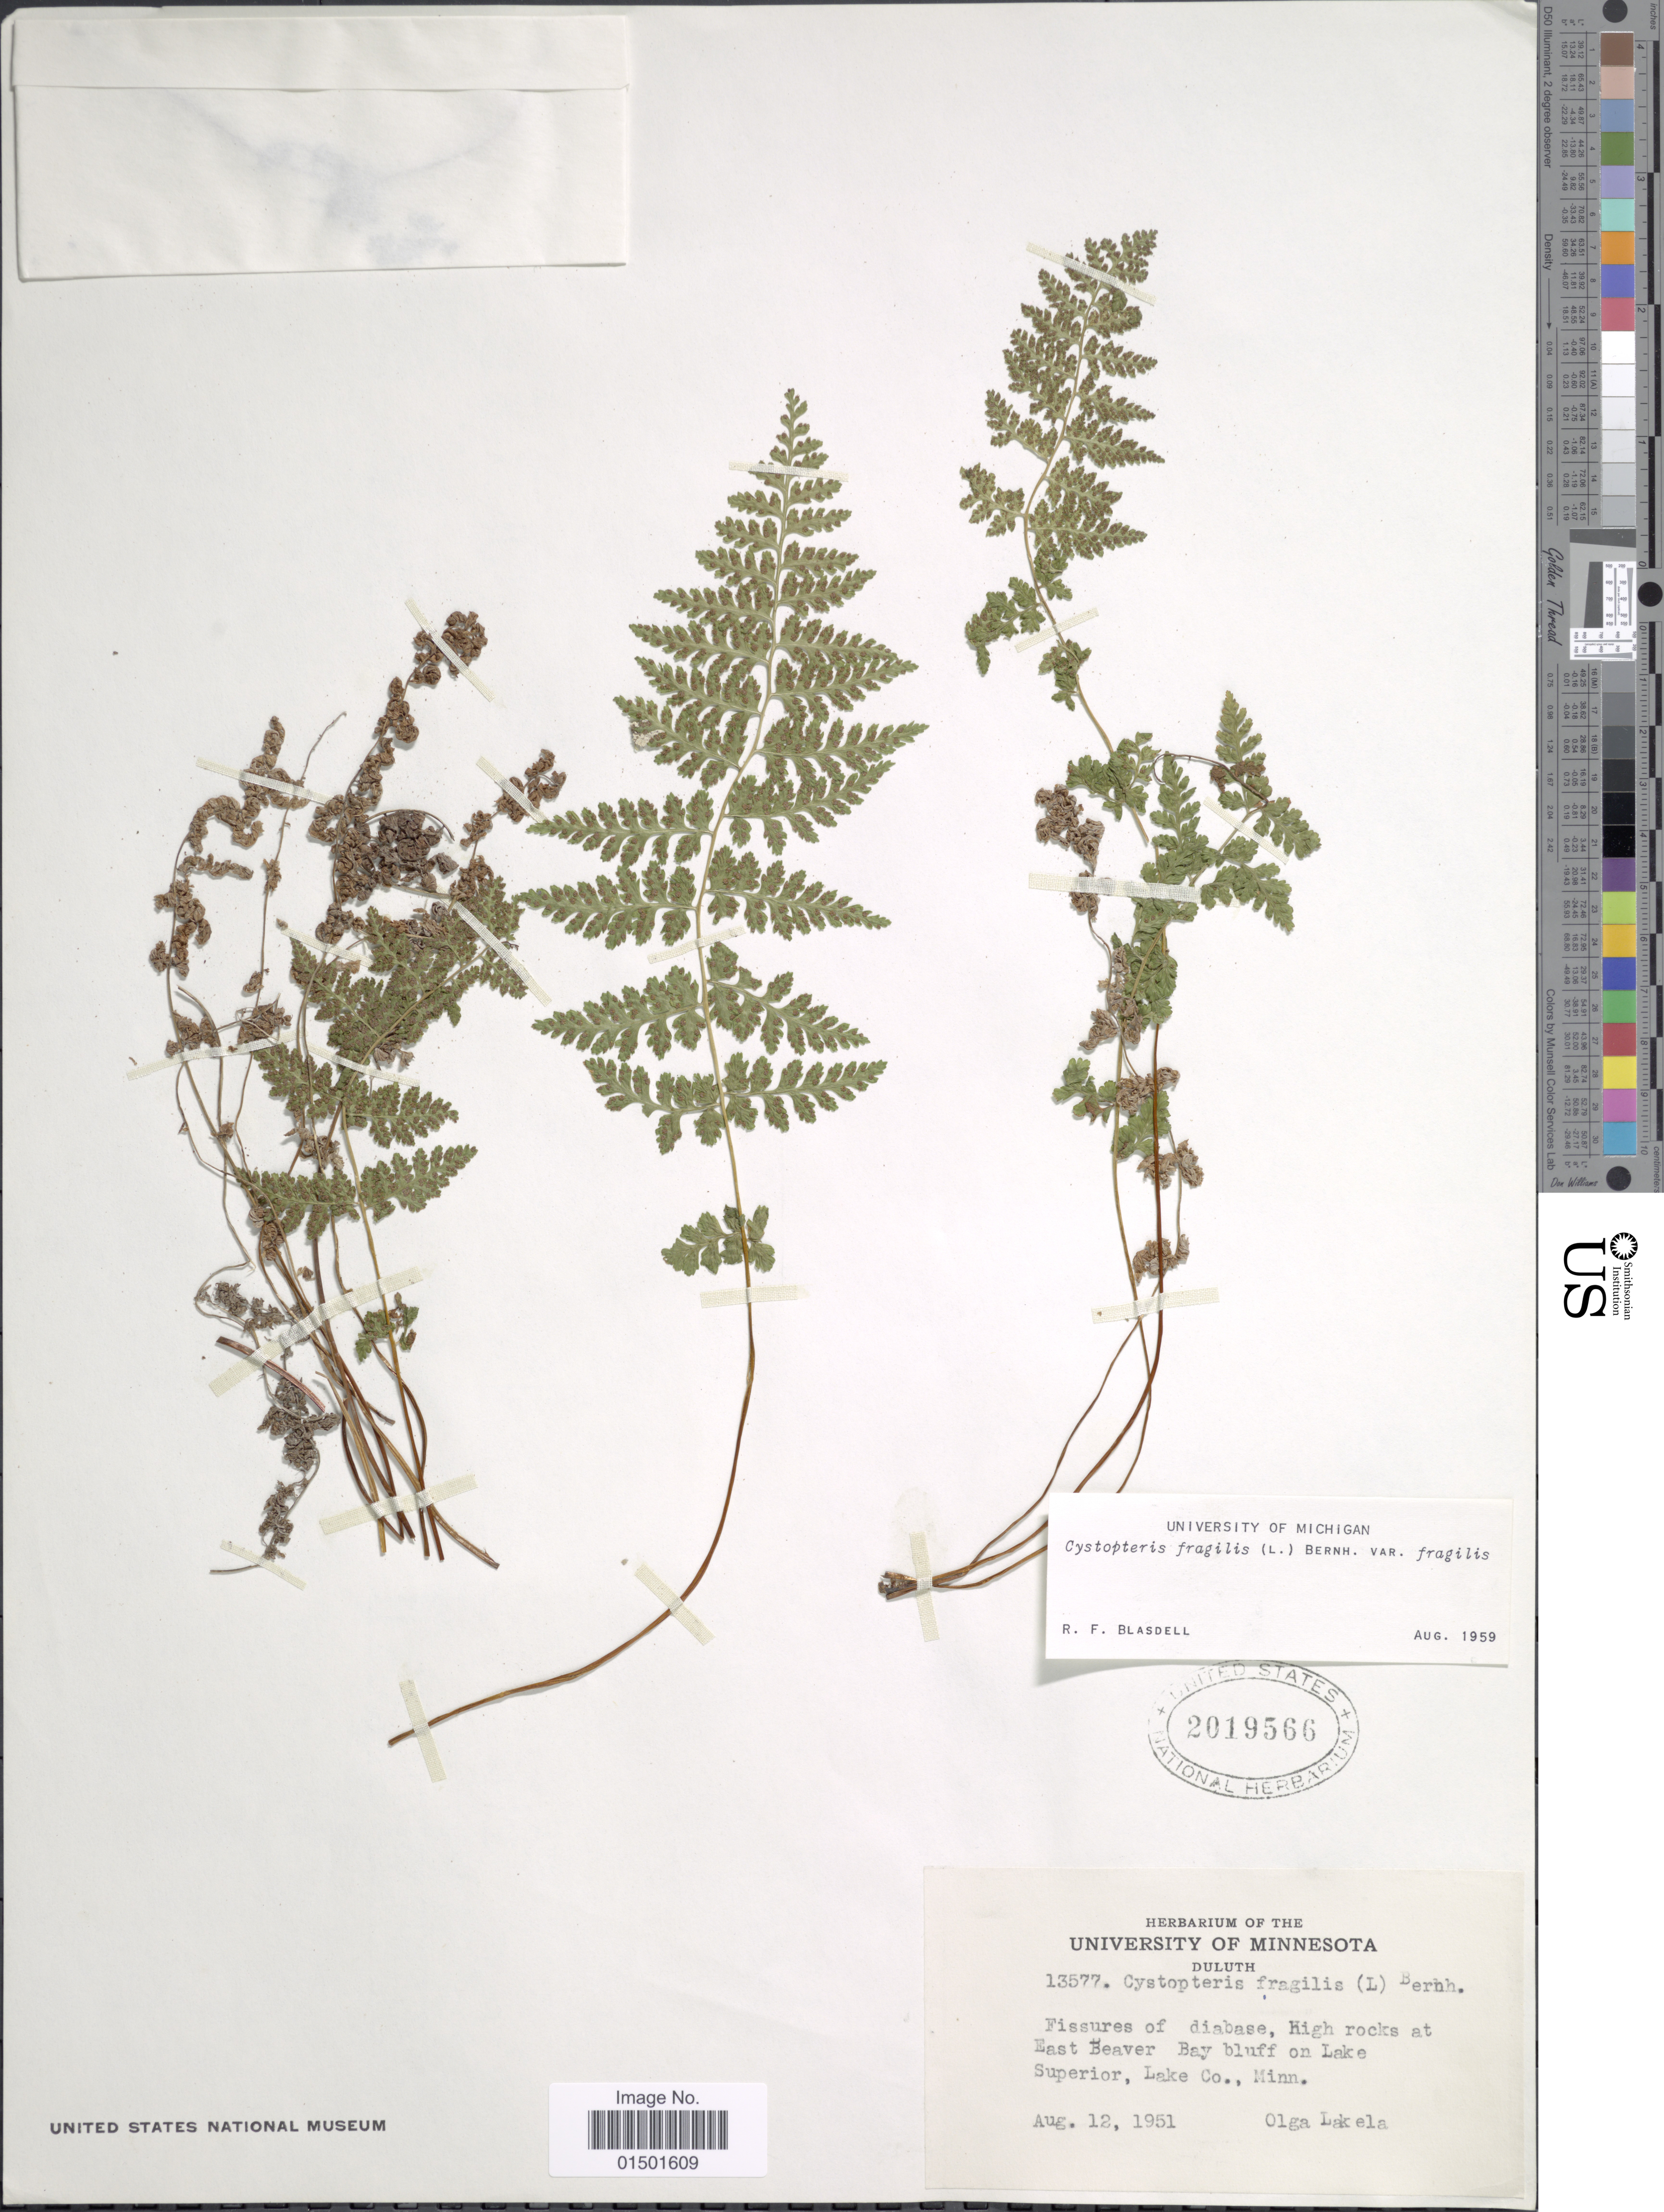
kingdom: Plantae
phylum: Tracheophyta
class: Polypodiopsida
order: Polypodiales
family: Cystopteridaceae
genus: Cystopteris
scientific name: Cystopteris fragilis var. fragilis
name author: (L.) Bernh.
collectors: O. K. Lakela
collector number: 13577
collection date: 1951-08-12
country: United States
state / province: Minnesota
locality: Fissures of diabase, High rocks at East Beaver Bay bluff on Lake Superior, Lake Co.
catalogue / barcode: US 2019566